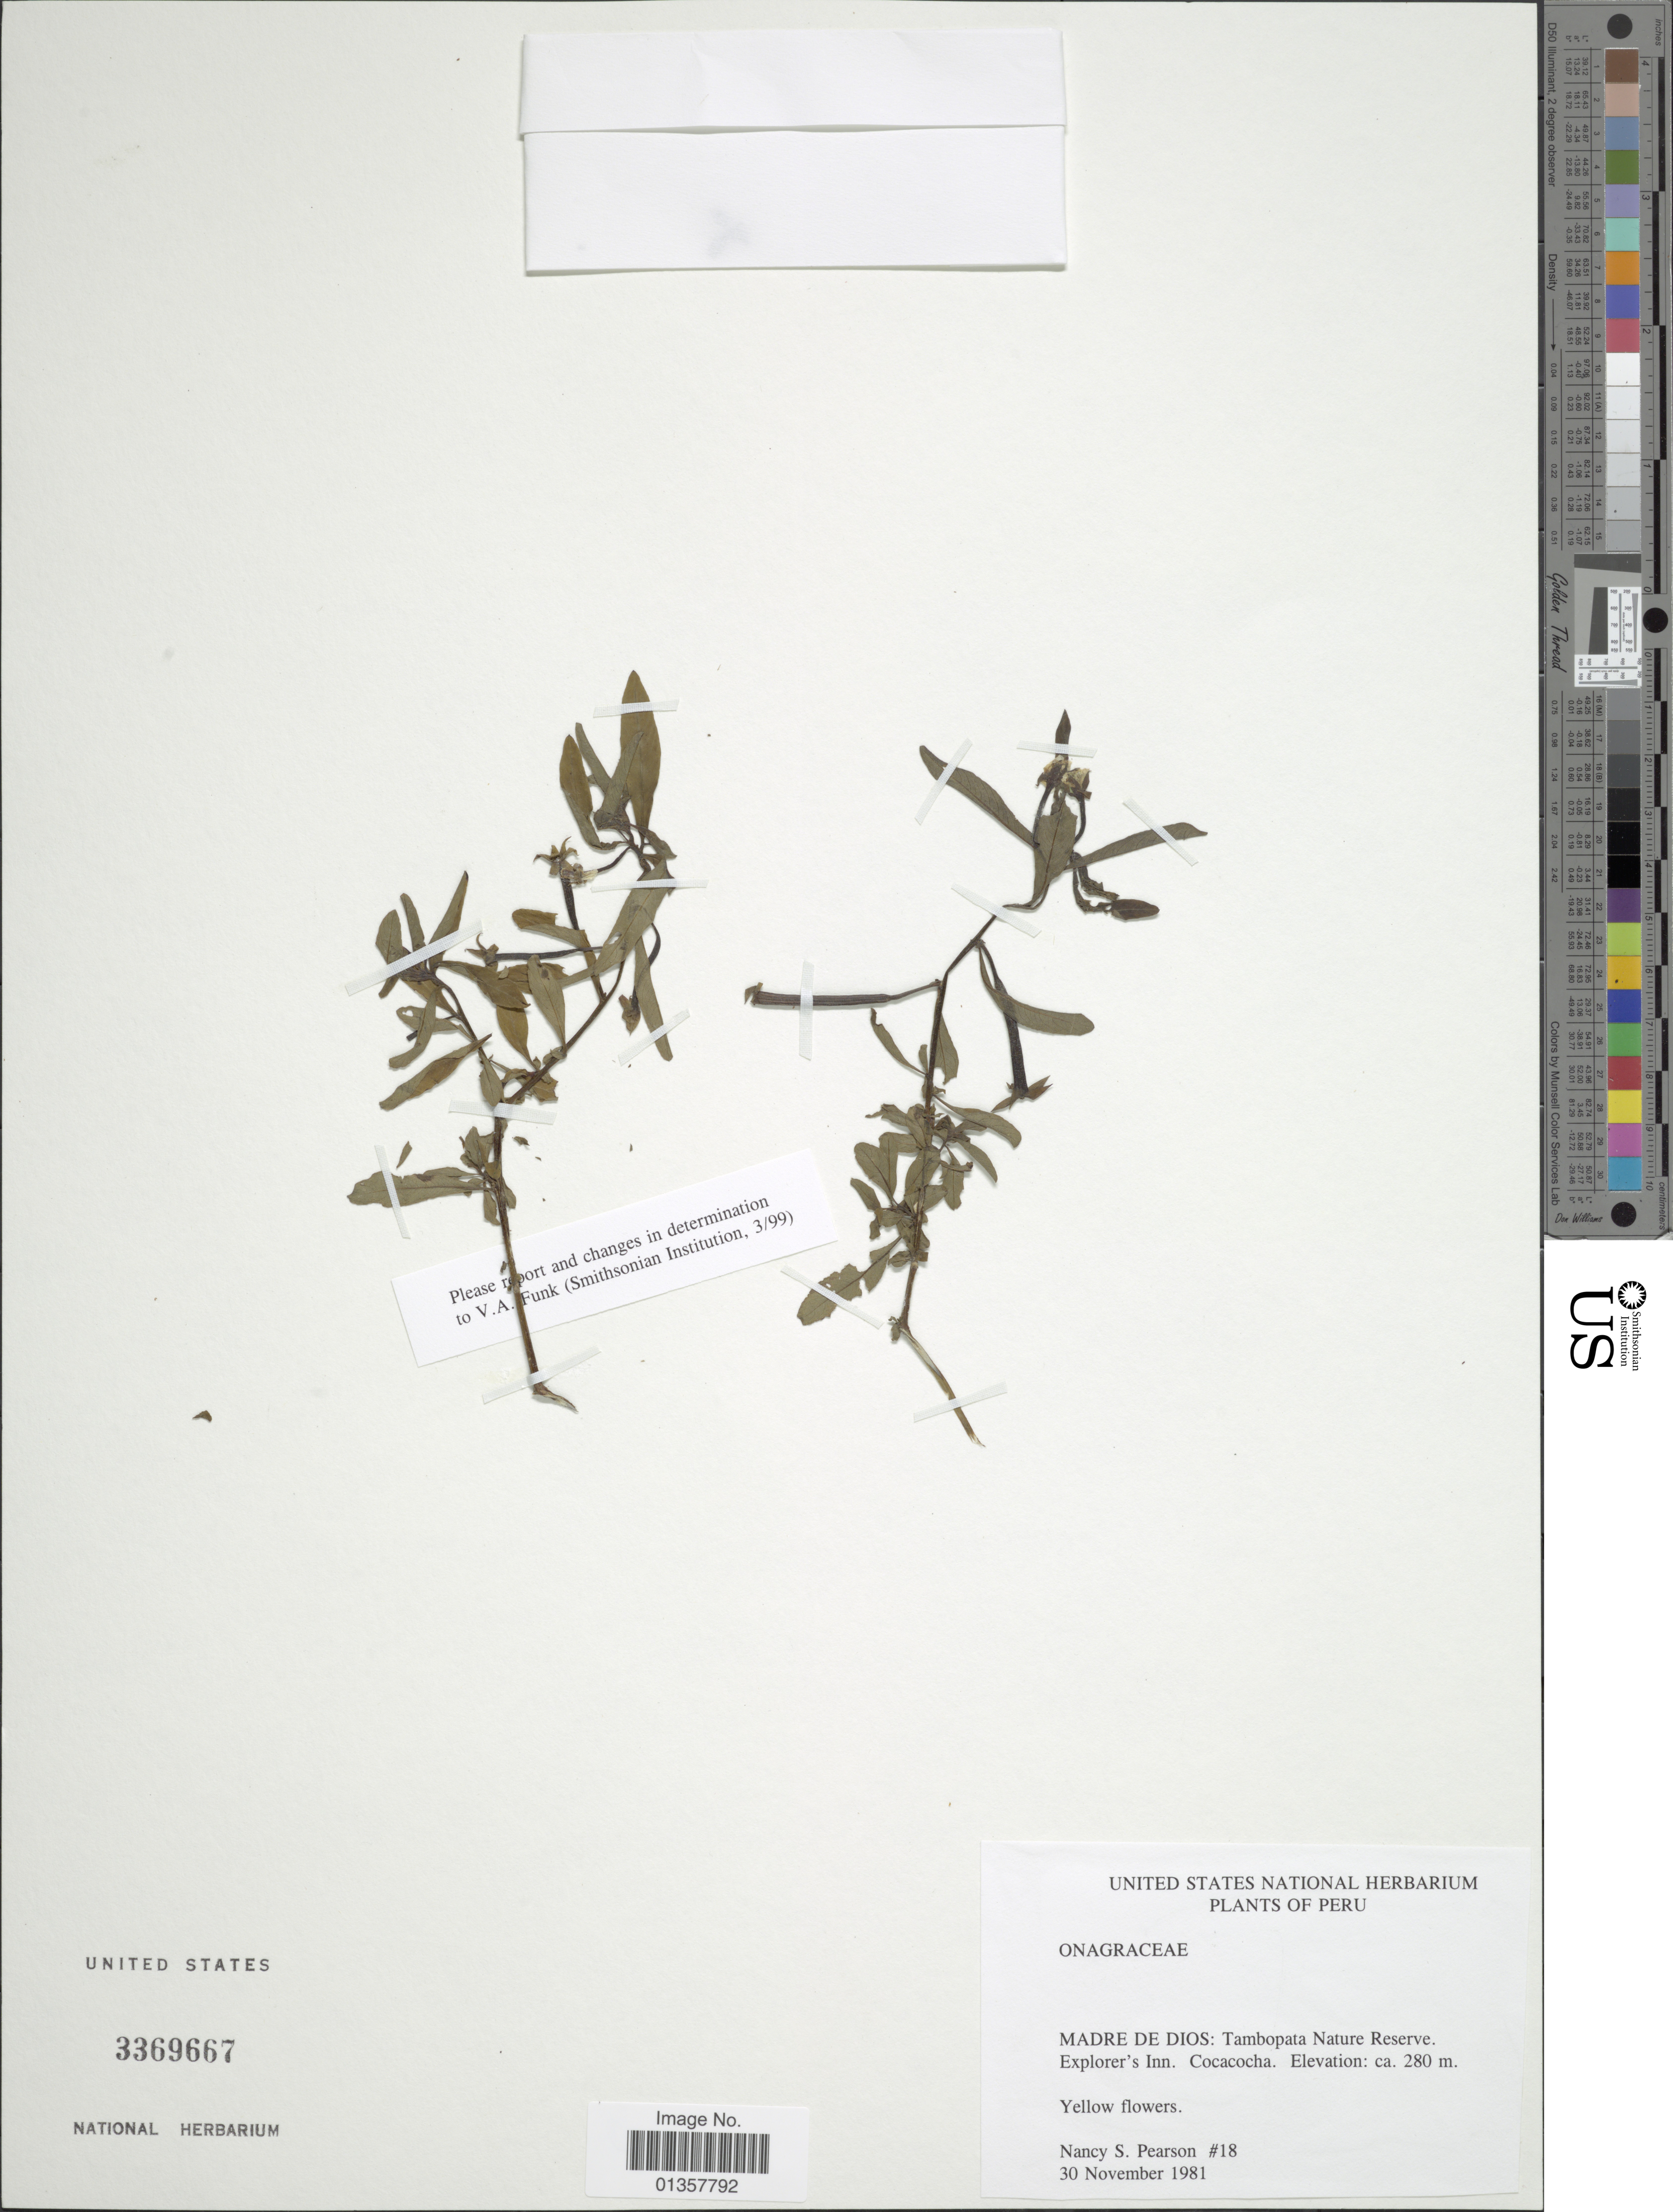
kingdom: Plantae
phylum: Tracheophyta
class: Magnoliopsida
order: Myrtales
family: Onagraceae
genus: Ludwigia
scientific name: Ludwigia sp.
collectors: N. S. Pearson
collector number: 18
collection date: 1981-11-30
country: Peru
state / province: Madre de Dios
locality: Tambopata Nature Reserve. Explorer's Inn. Cocacocha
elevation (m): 280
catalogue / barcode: US 3369667